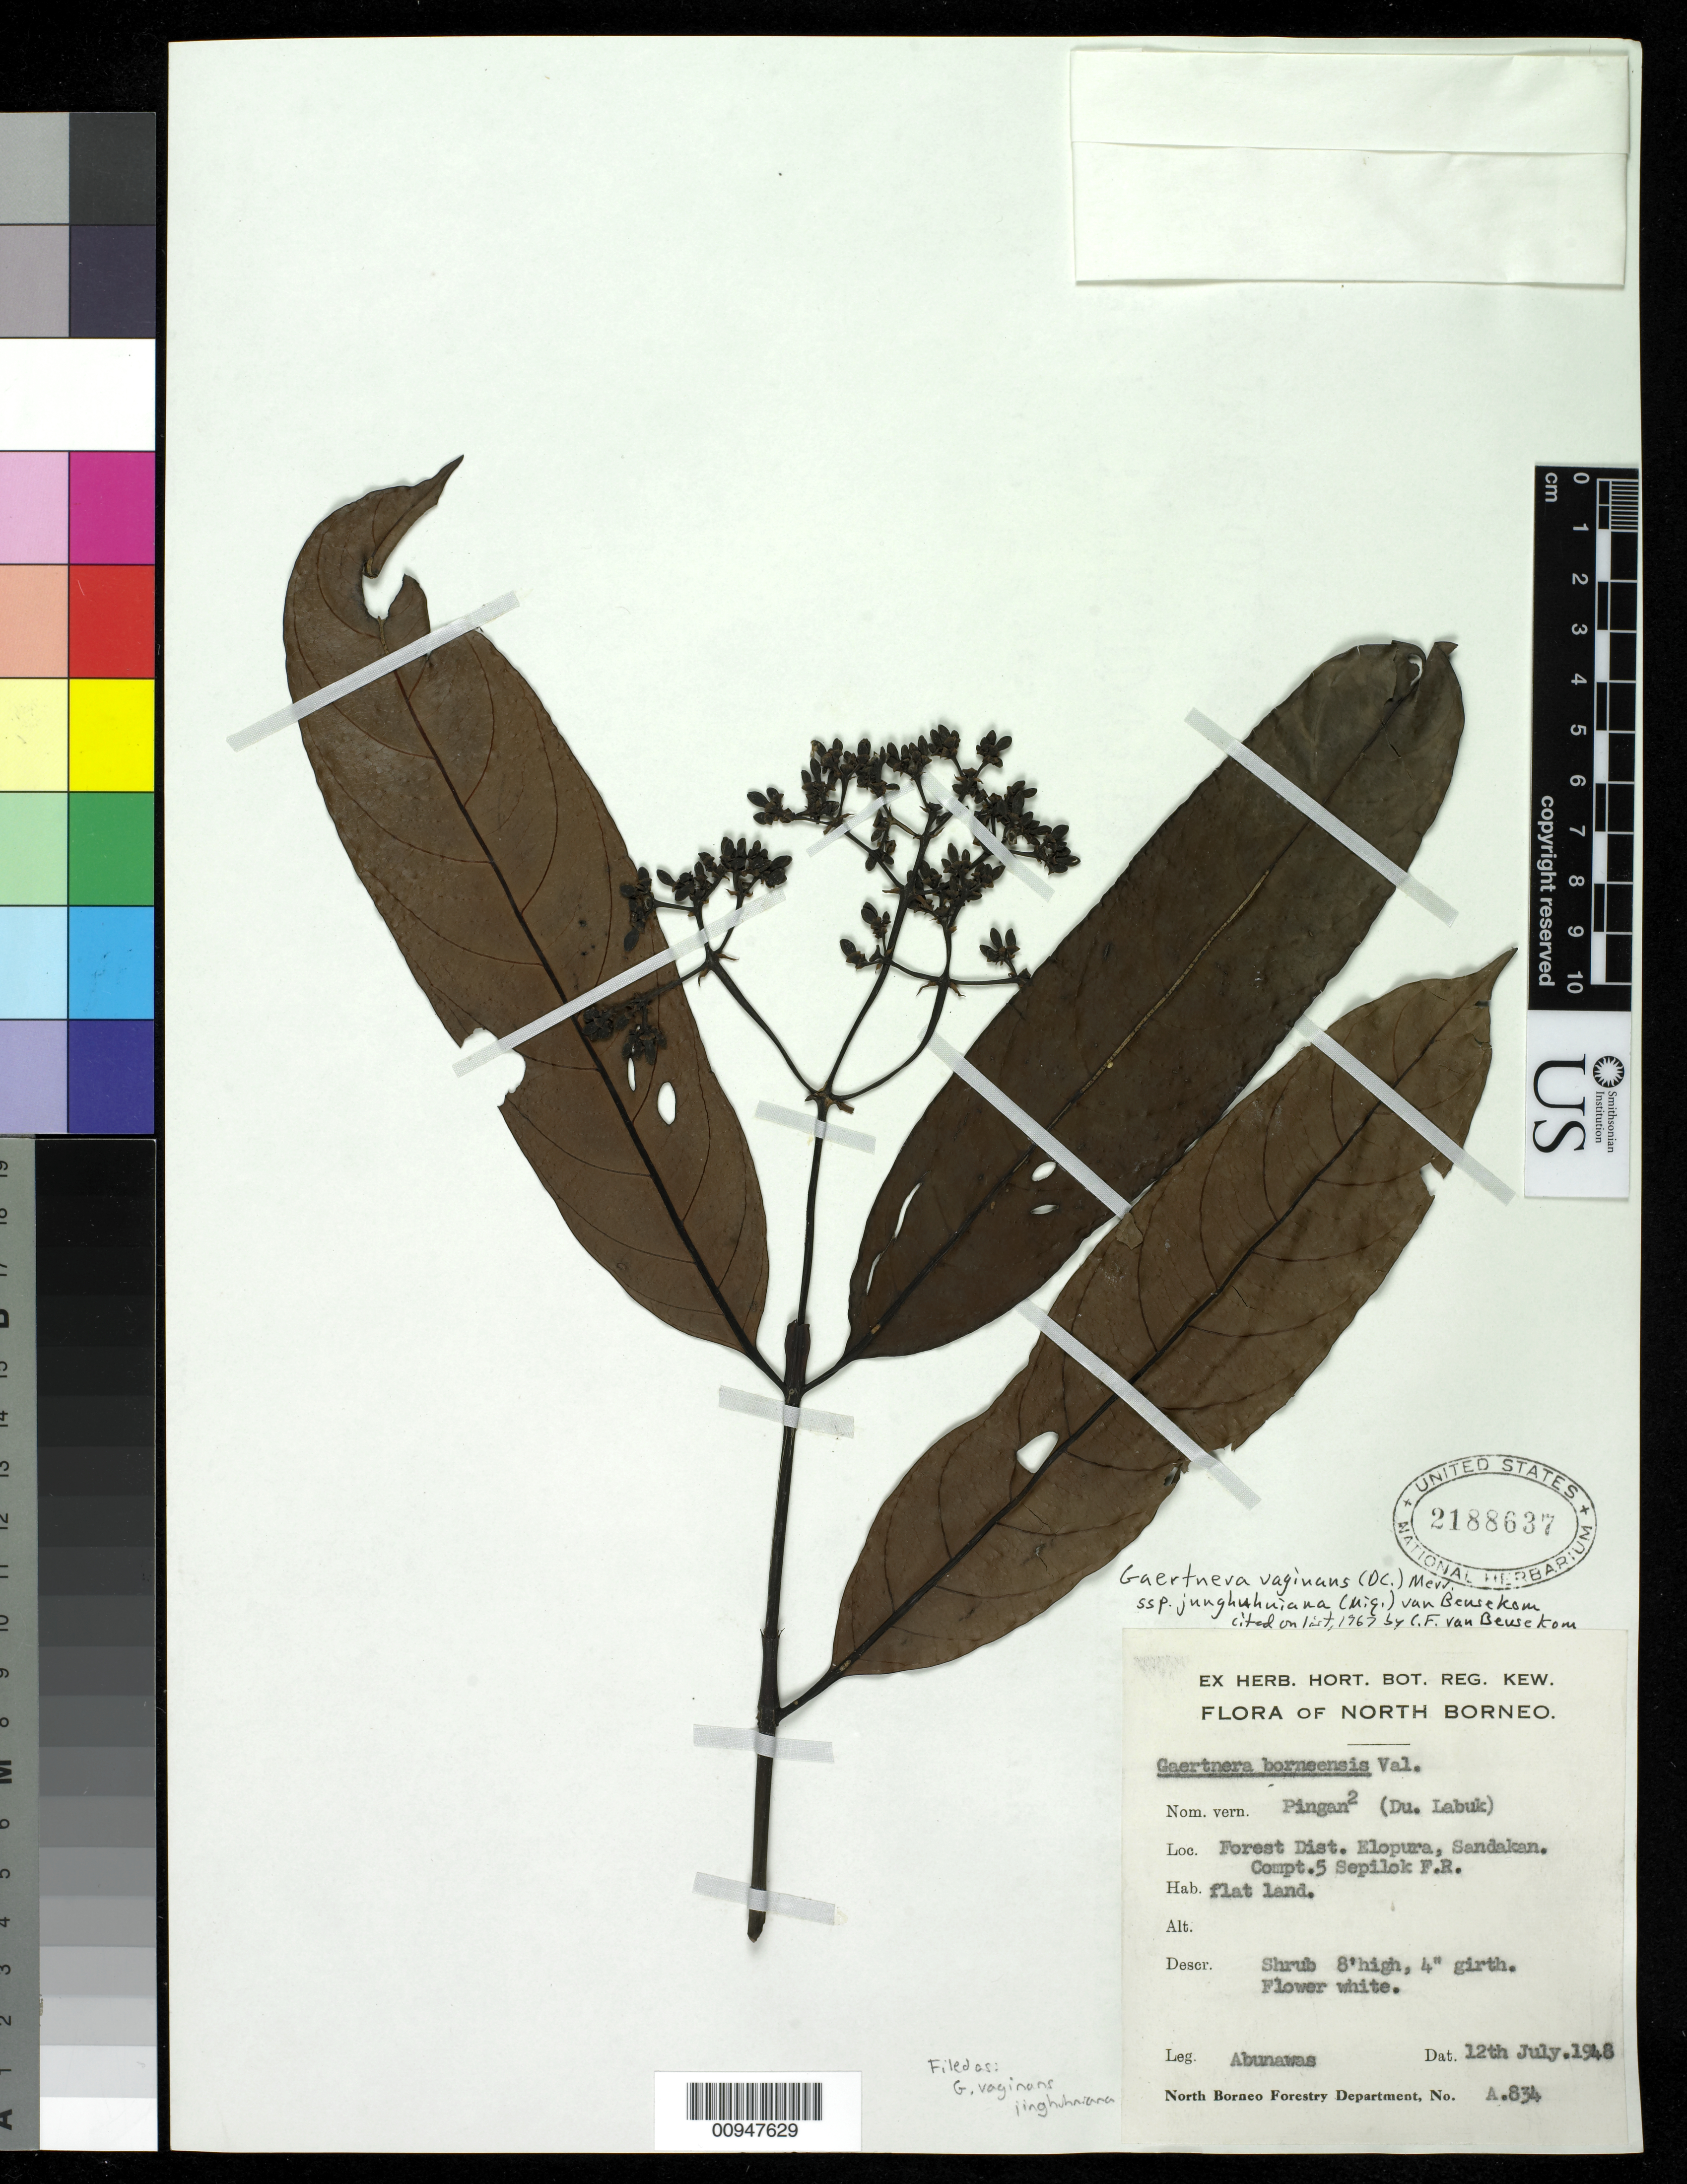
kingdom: Plantae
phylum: Tracheophyta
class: Magnoliopsida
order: Gentianales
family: Rubiaceae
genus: Gaertnera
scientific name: Gaertnera vaginans subsp. junghuhniana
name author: (DC.) Merr.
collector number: A 834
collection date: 1948-07-12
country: Malaysia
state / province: Borneo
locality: Forest Dist. Elopura, Sandakan. Compt. 5 Sepilok F.R.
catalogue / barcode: US 2188637